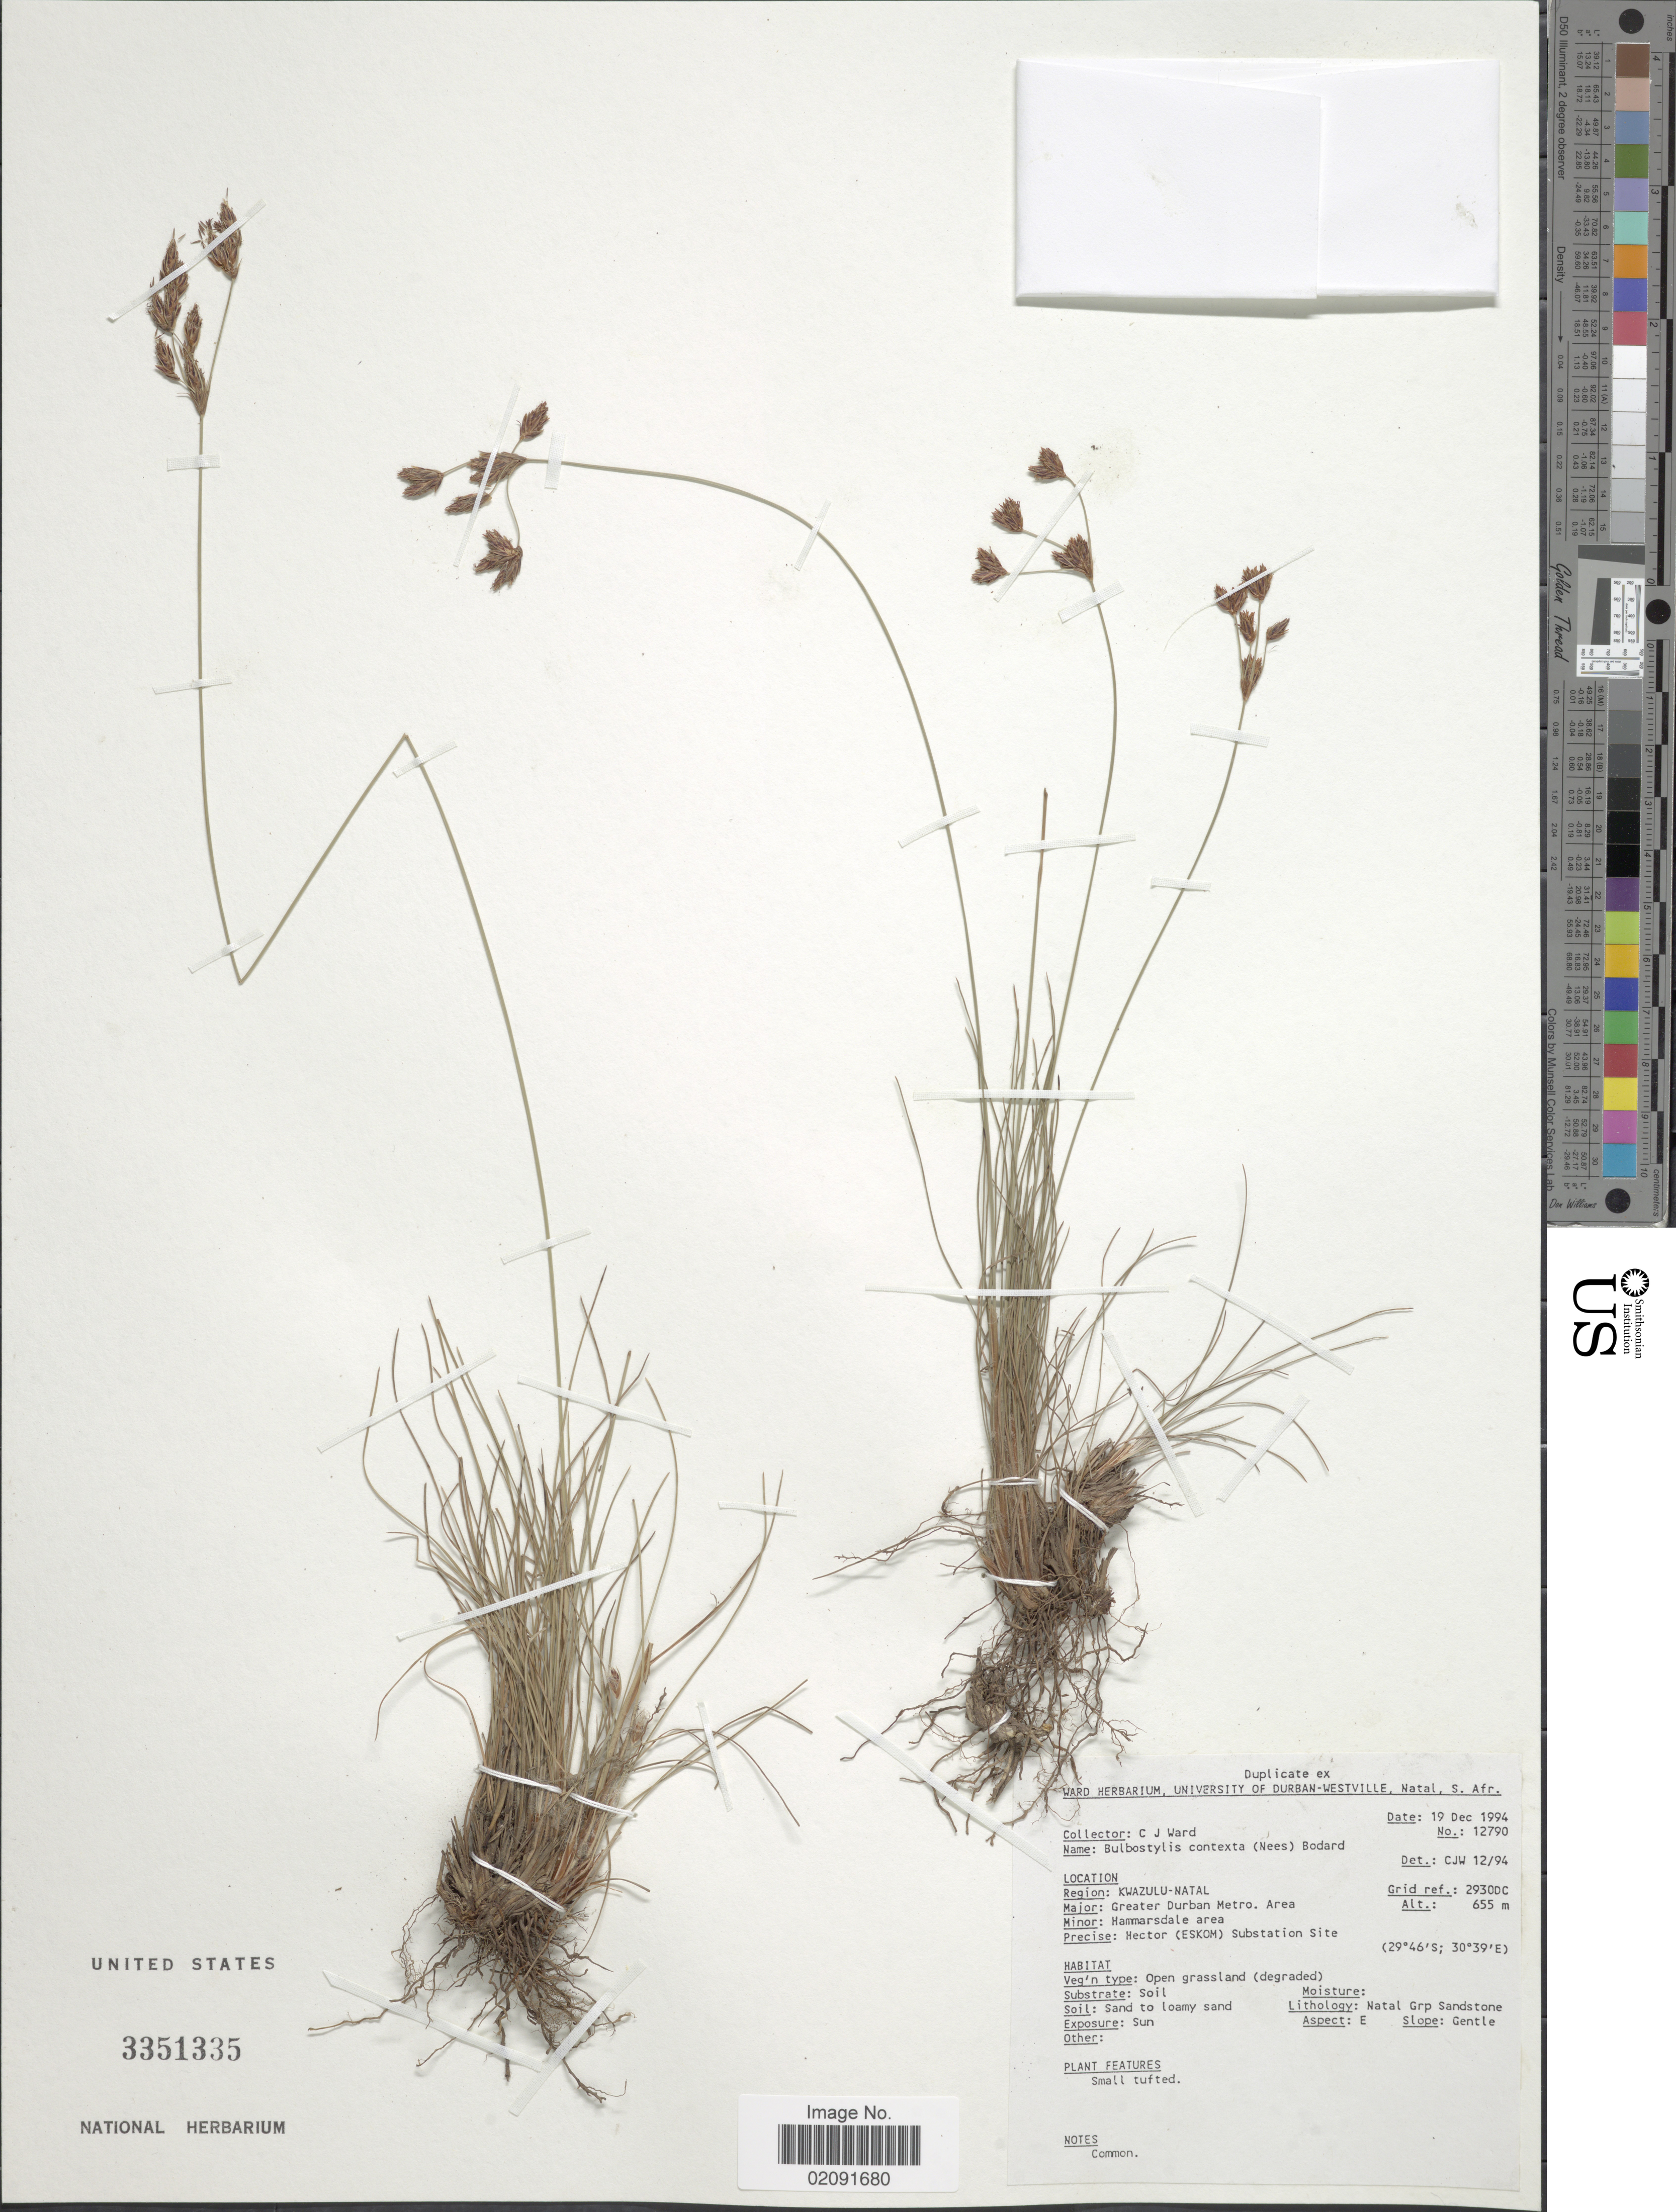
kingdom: Plantae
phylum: Tracheophyta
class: Liliopsida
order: Poales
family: Cyperaceae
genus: Bulbostylis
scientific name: Bulbostylis contexta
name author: (Nees) Bodard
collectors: C. J. Ward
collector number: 127910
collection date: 1994-12-19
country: South Africa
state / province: KwaZulu-Natal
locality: Greater Durban Metro, Area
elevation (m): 655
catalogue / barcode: US 3351335